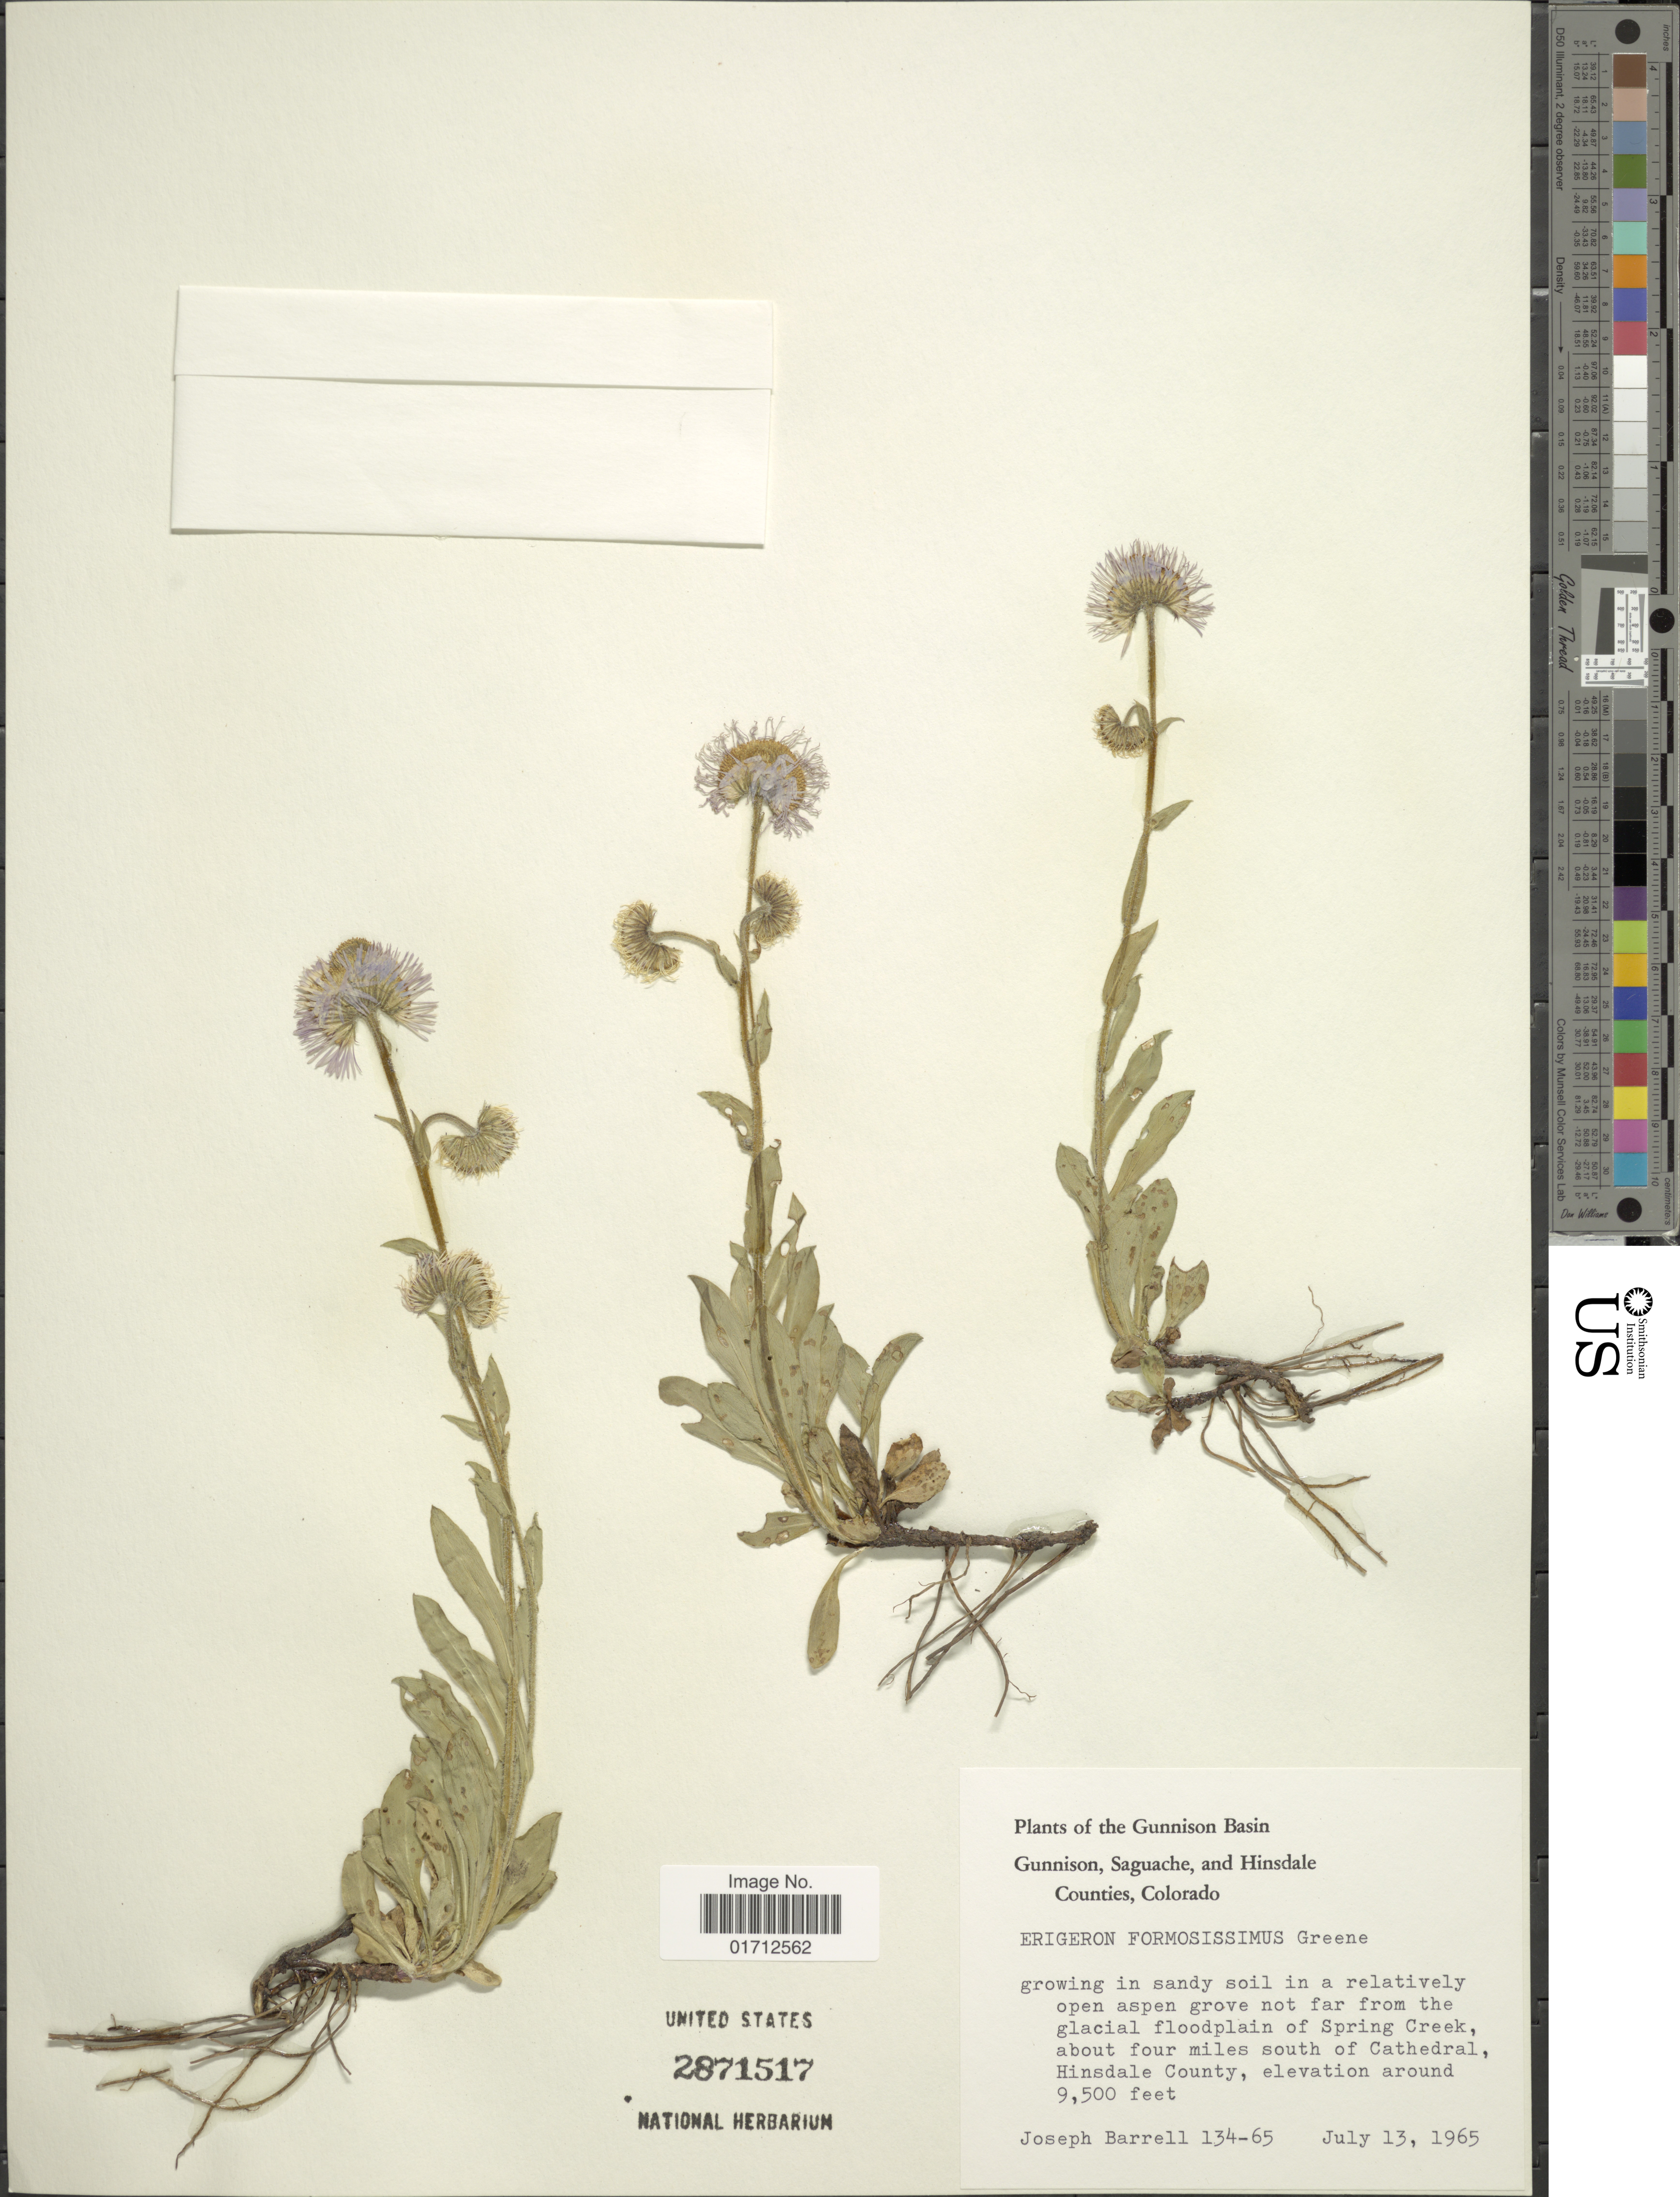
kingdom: Plantae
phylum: Tracheophyta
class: Magnoliopsida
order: Asterales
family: Asteraceae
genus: Erigeron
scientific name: Erigeron formosissimus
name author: Greene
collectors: J. Barrell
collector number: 134-65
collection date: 1965-07-13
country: United States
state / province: Colorado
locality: The Gunnison Basin Gunnison, Saguache, and Hinsdale Counties, Spring Creek, about four miles south of Cathedral, Hinsdale County.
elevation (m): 2896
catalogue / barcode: US 2871517